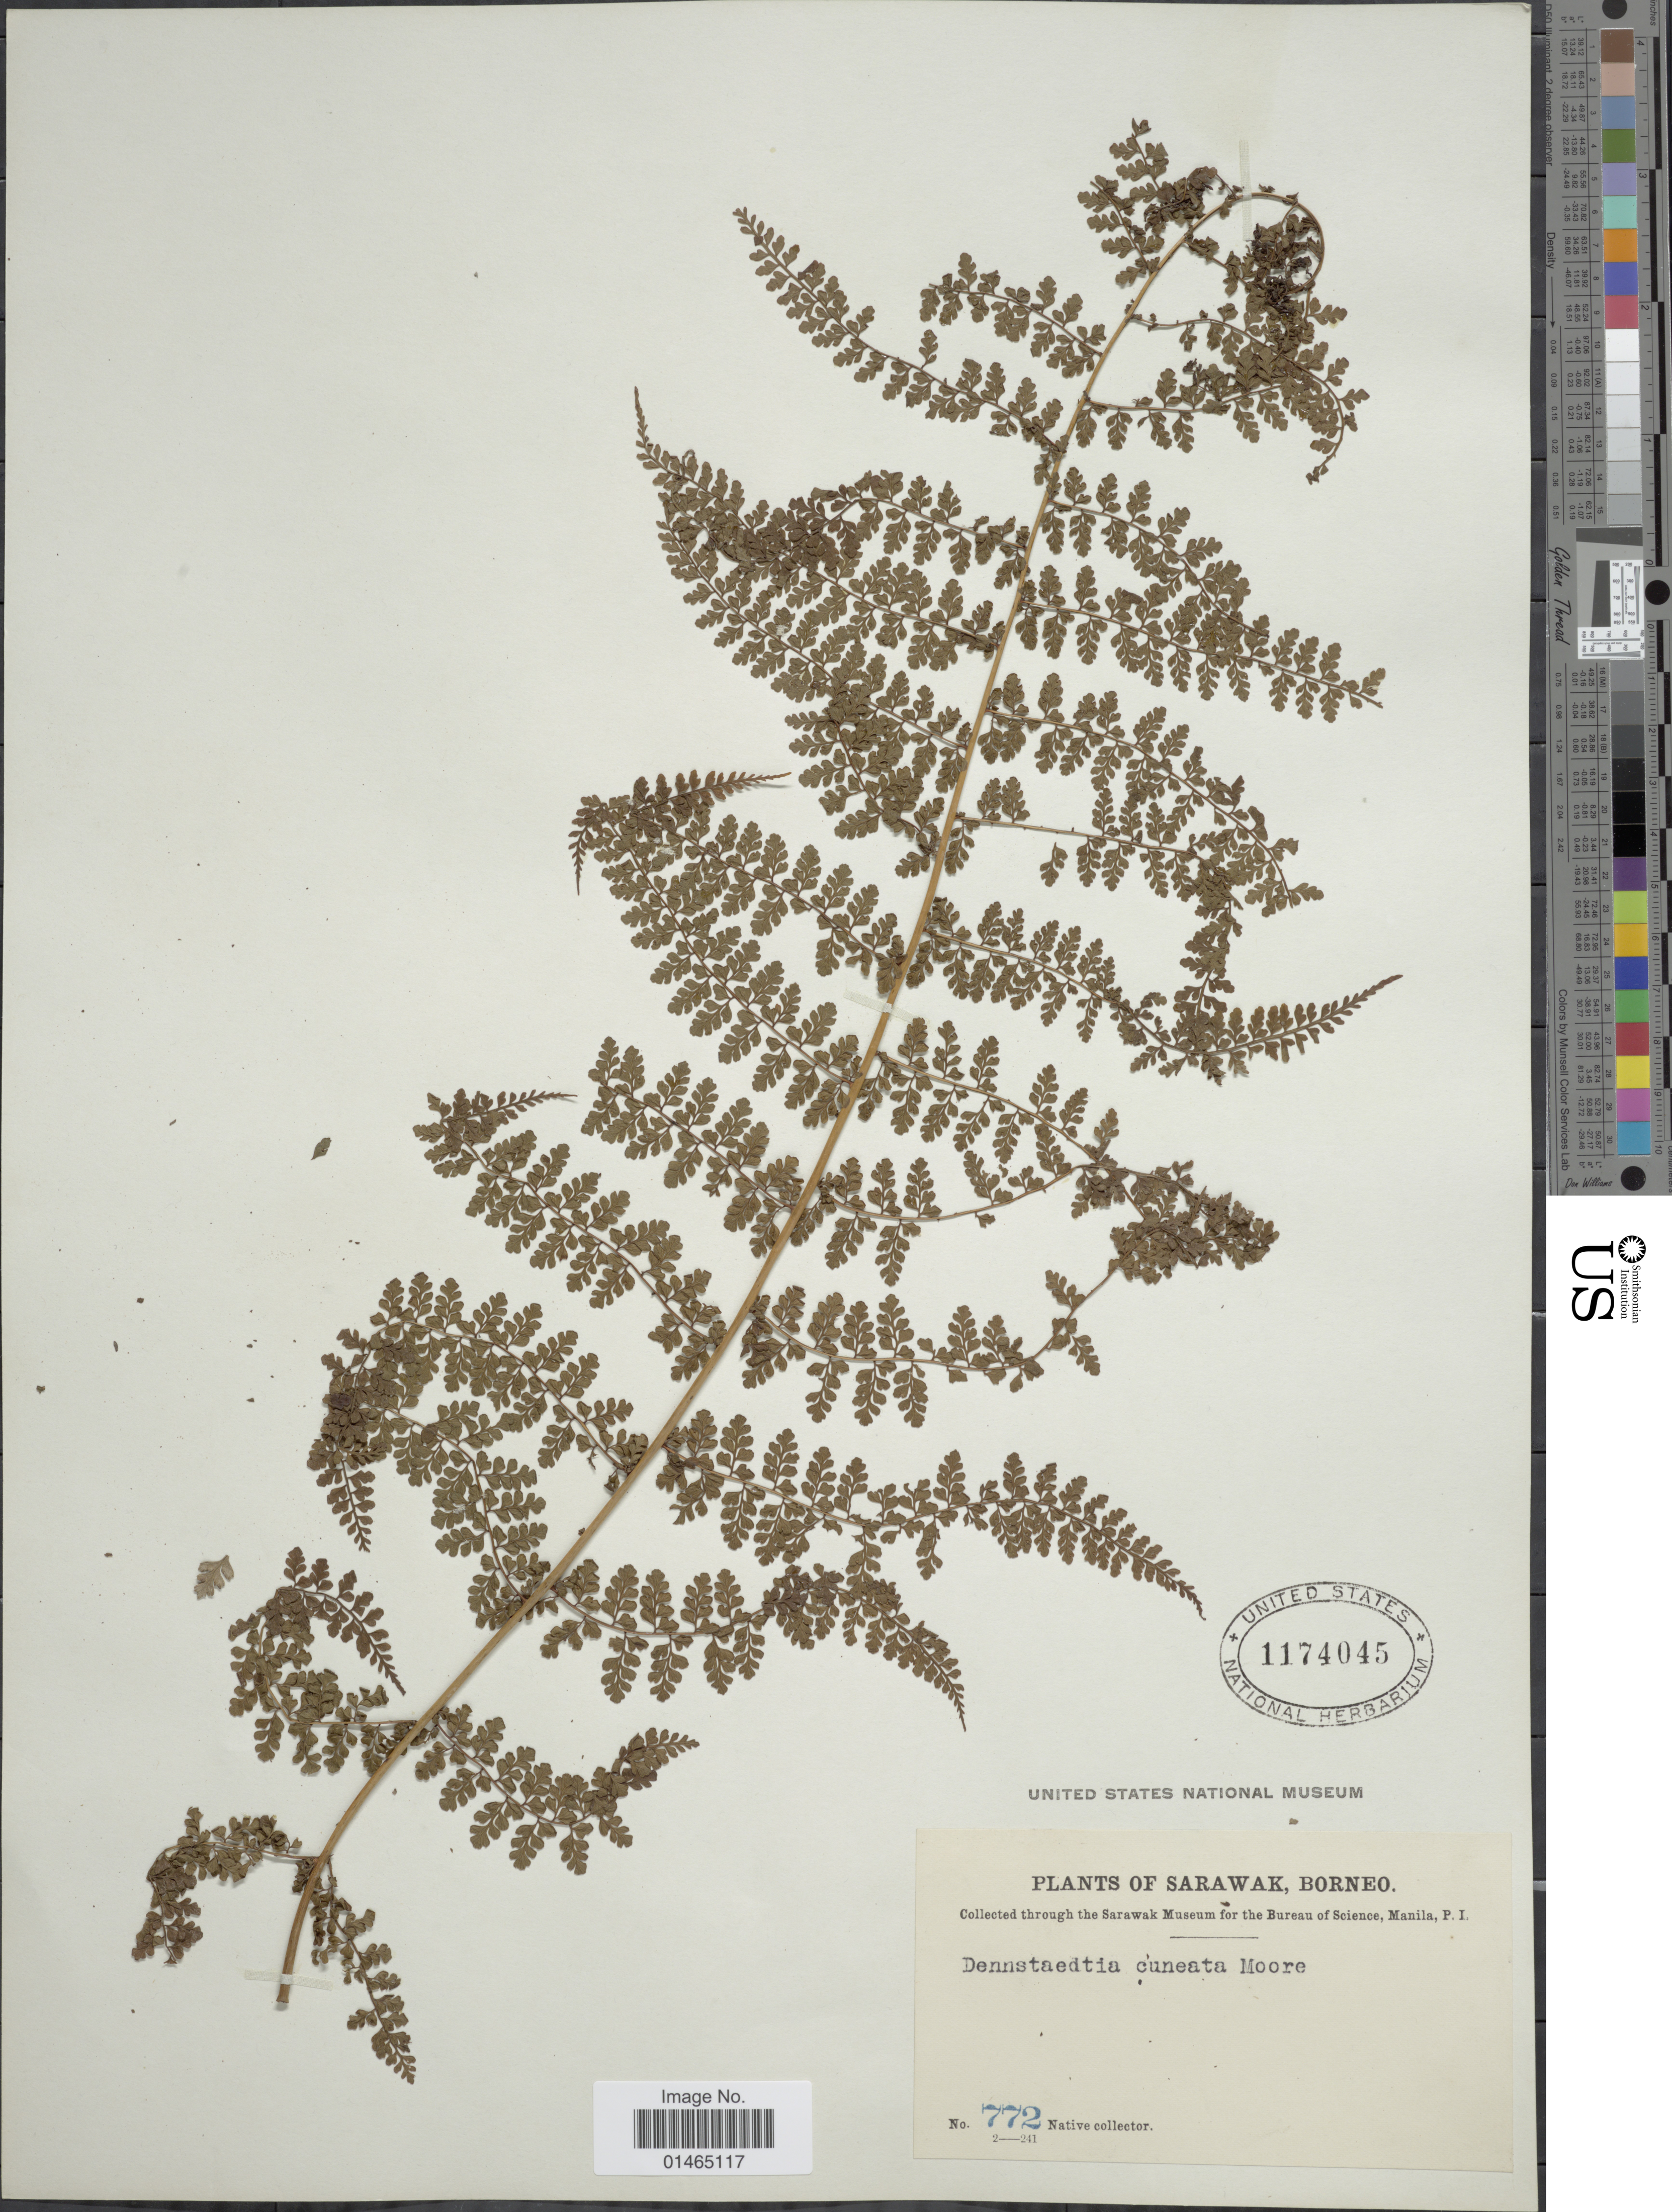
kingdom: Plantae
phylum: Tracheophyta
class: Polypodiopsida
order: Polypodiales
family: Dennstaedtiaceae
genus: Dennstaedtia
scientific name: Dennstaedtia cuneata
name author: (Hook.) T. Moore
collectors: Native collector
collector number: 772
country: Malaysia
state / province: Sarawak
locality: Borneo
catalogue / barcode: US 1174045